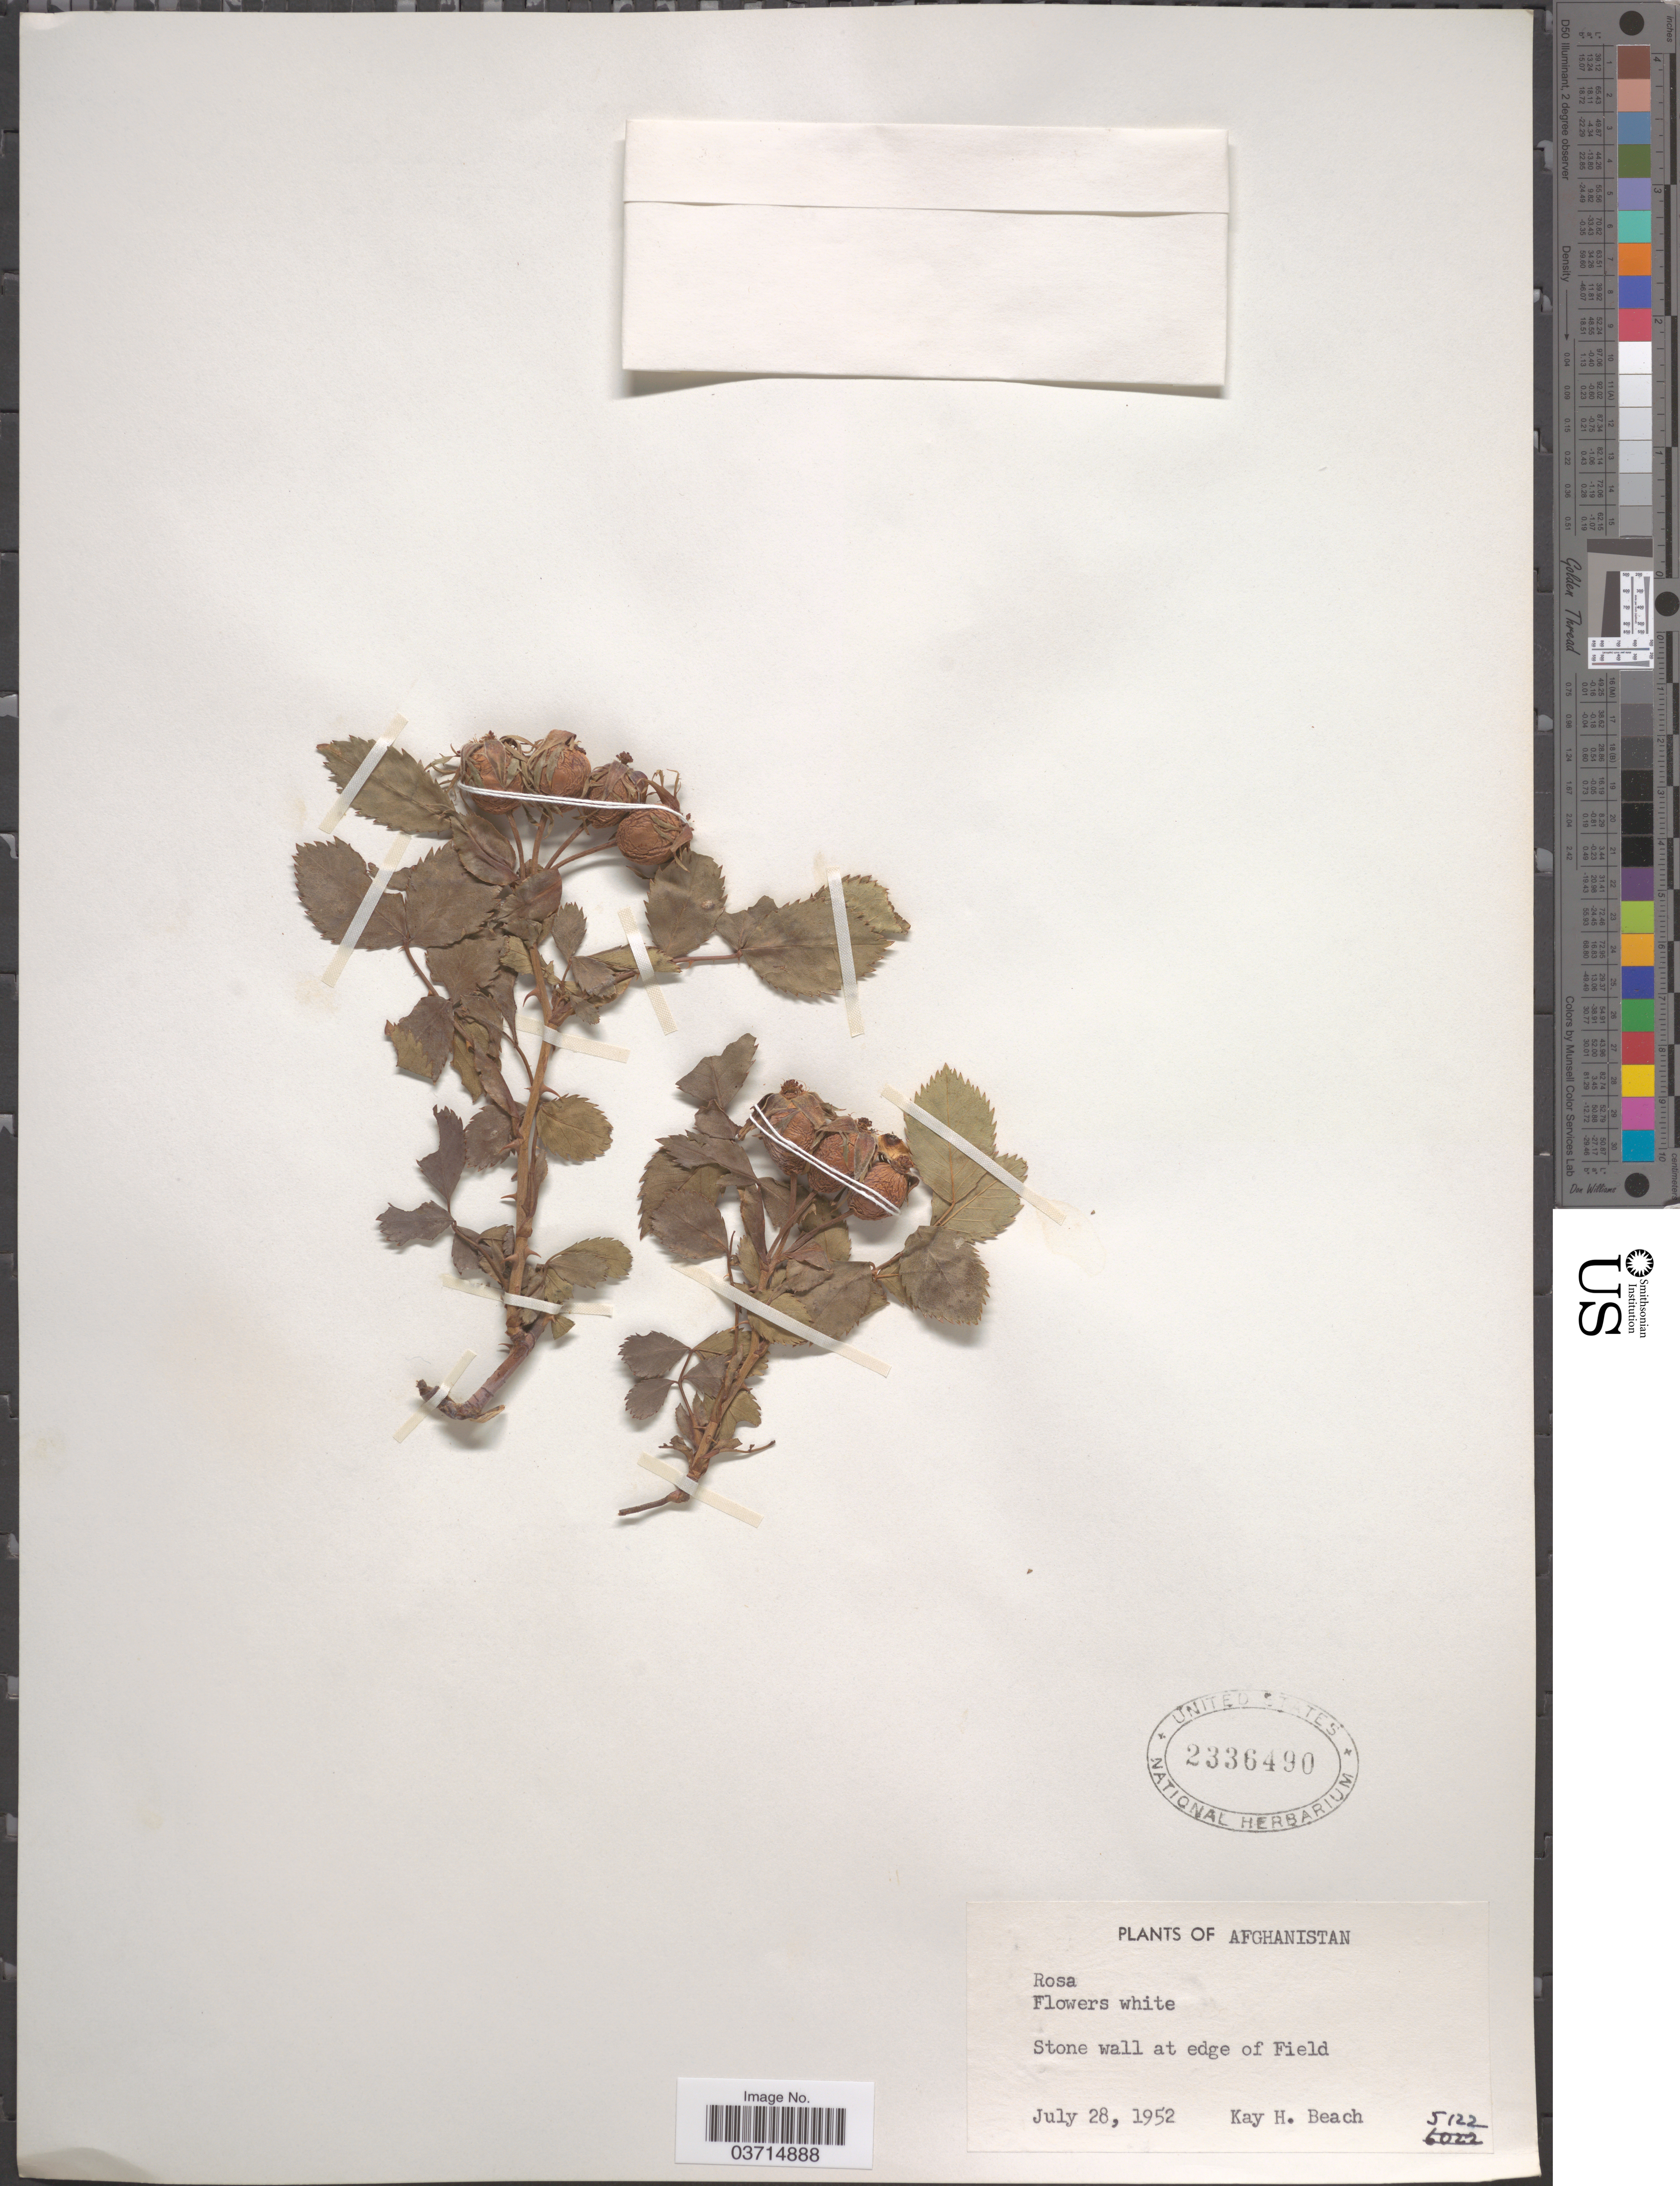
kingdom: Plantae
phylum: Tracheophyta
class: Magnoliopsida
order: Rosales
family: Rosaceae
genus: Rosa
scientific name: Rosa sp.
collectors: K. H. Beach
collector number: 5122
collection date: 1952-07-28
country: Afghanistan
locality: Stone wall at edge of Field.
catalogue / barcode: US 2336490